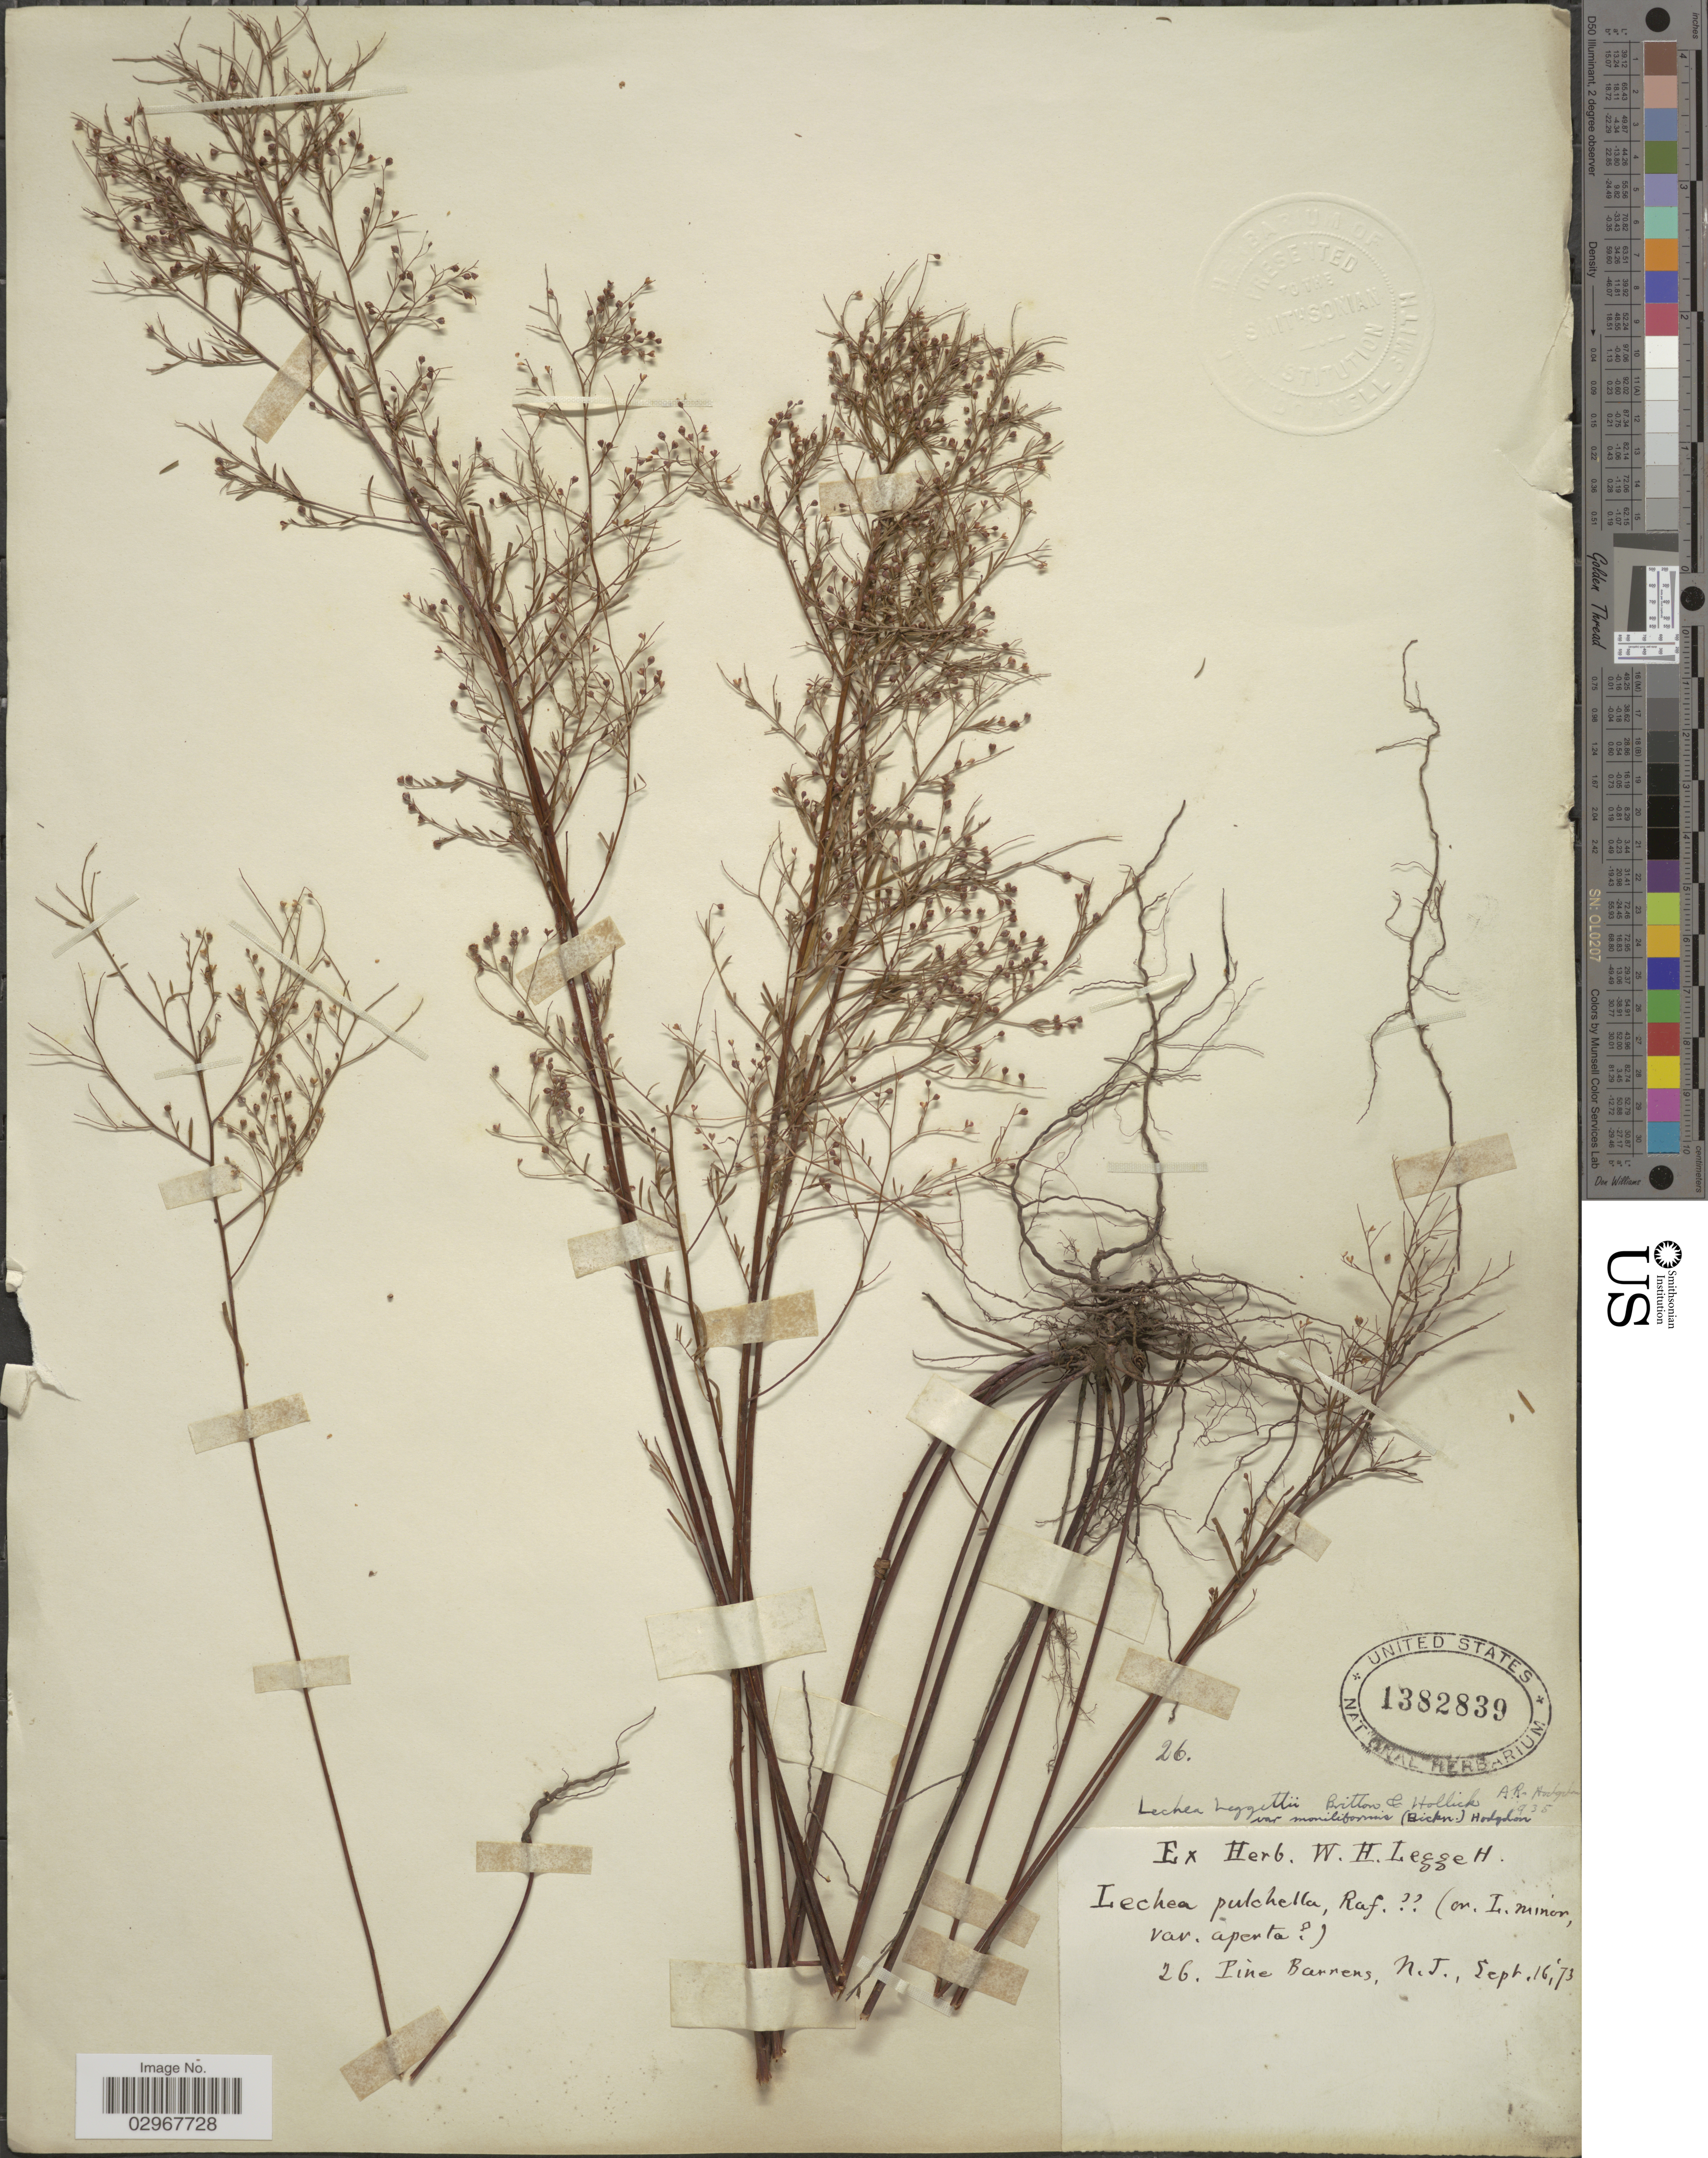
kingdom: Plantae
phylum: Tracheophyta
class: Magnoliopsida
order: Malvales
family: Cistaceae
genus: Lechea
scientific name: Lechea leggettii var. moniliformis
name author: (E.P. Bicknell) Hodgdon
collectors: Ex herb. W. H. Leggett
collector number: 26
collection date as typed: Transcribed d/m/y: 16/9/73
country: United States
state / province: New Jersey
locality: Pine Barrens, N.J.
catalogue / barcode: US 1382839